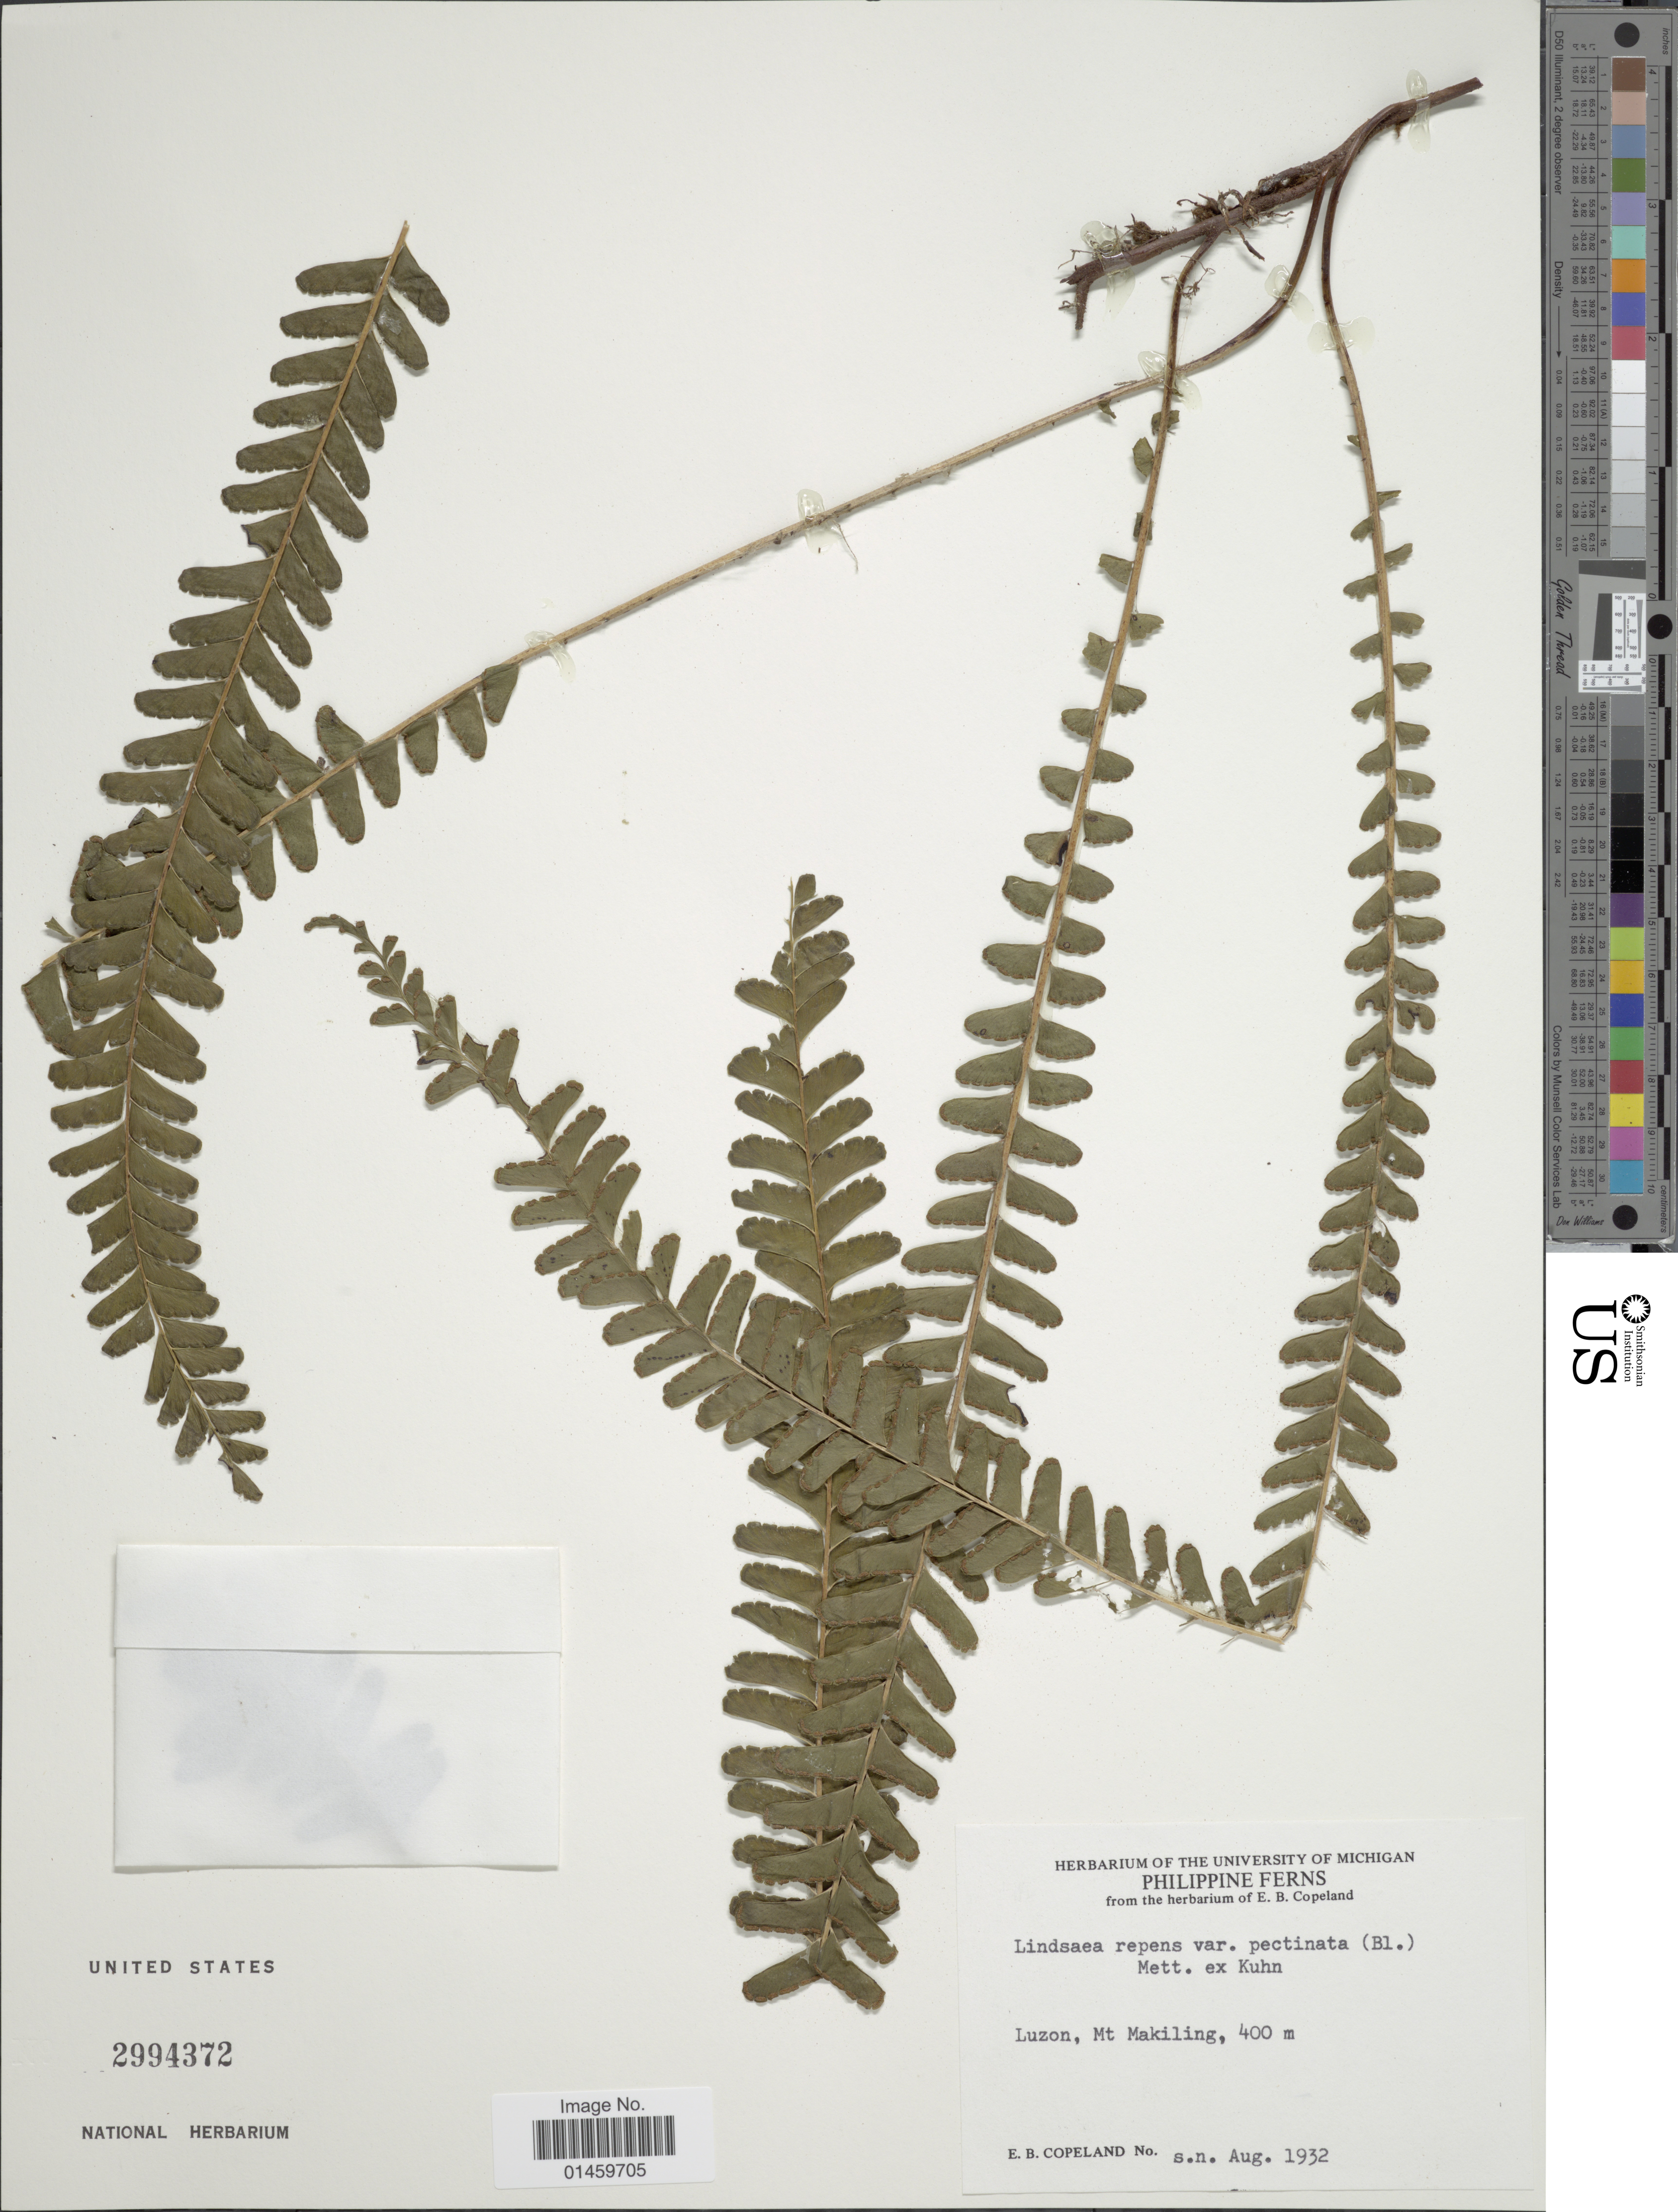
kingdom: Plantae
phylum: Tracheophyta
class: Polypodiopsida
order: Polypodiales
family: Lindsaeaceae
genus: Lindsaea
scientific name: Lindsaea repens var. pectinata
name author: (Blume) Mett.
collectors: E. B. Copeland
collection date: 1932-08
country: Philippines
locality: Luzon, Mt Makiling.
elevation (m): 400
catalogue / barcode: US 2994372